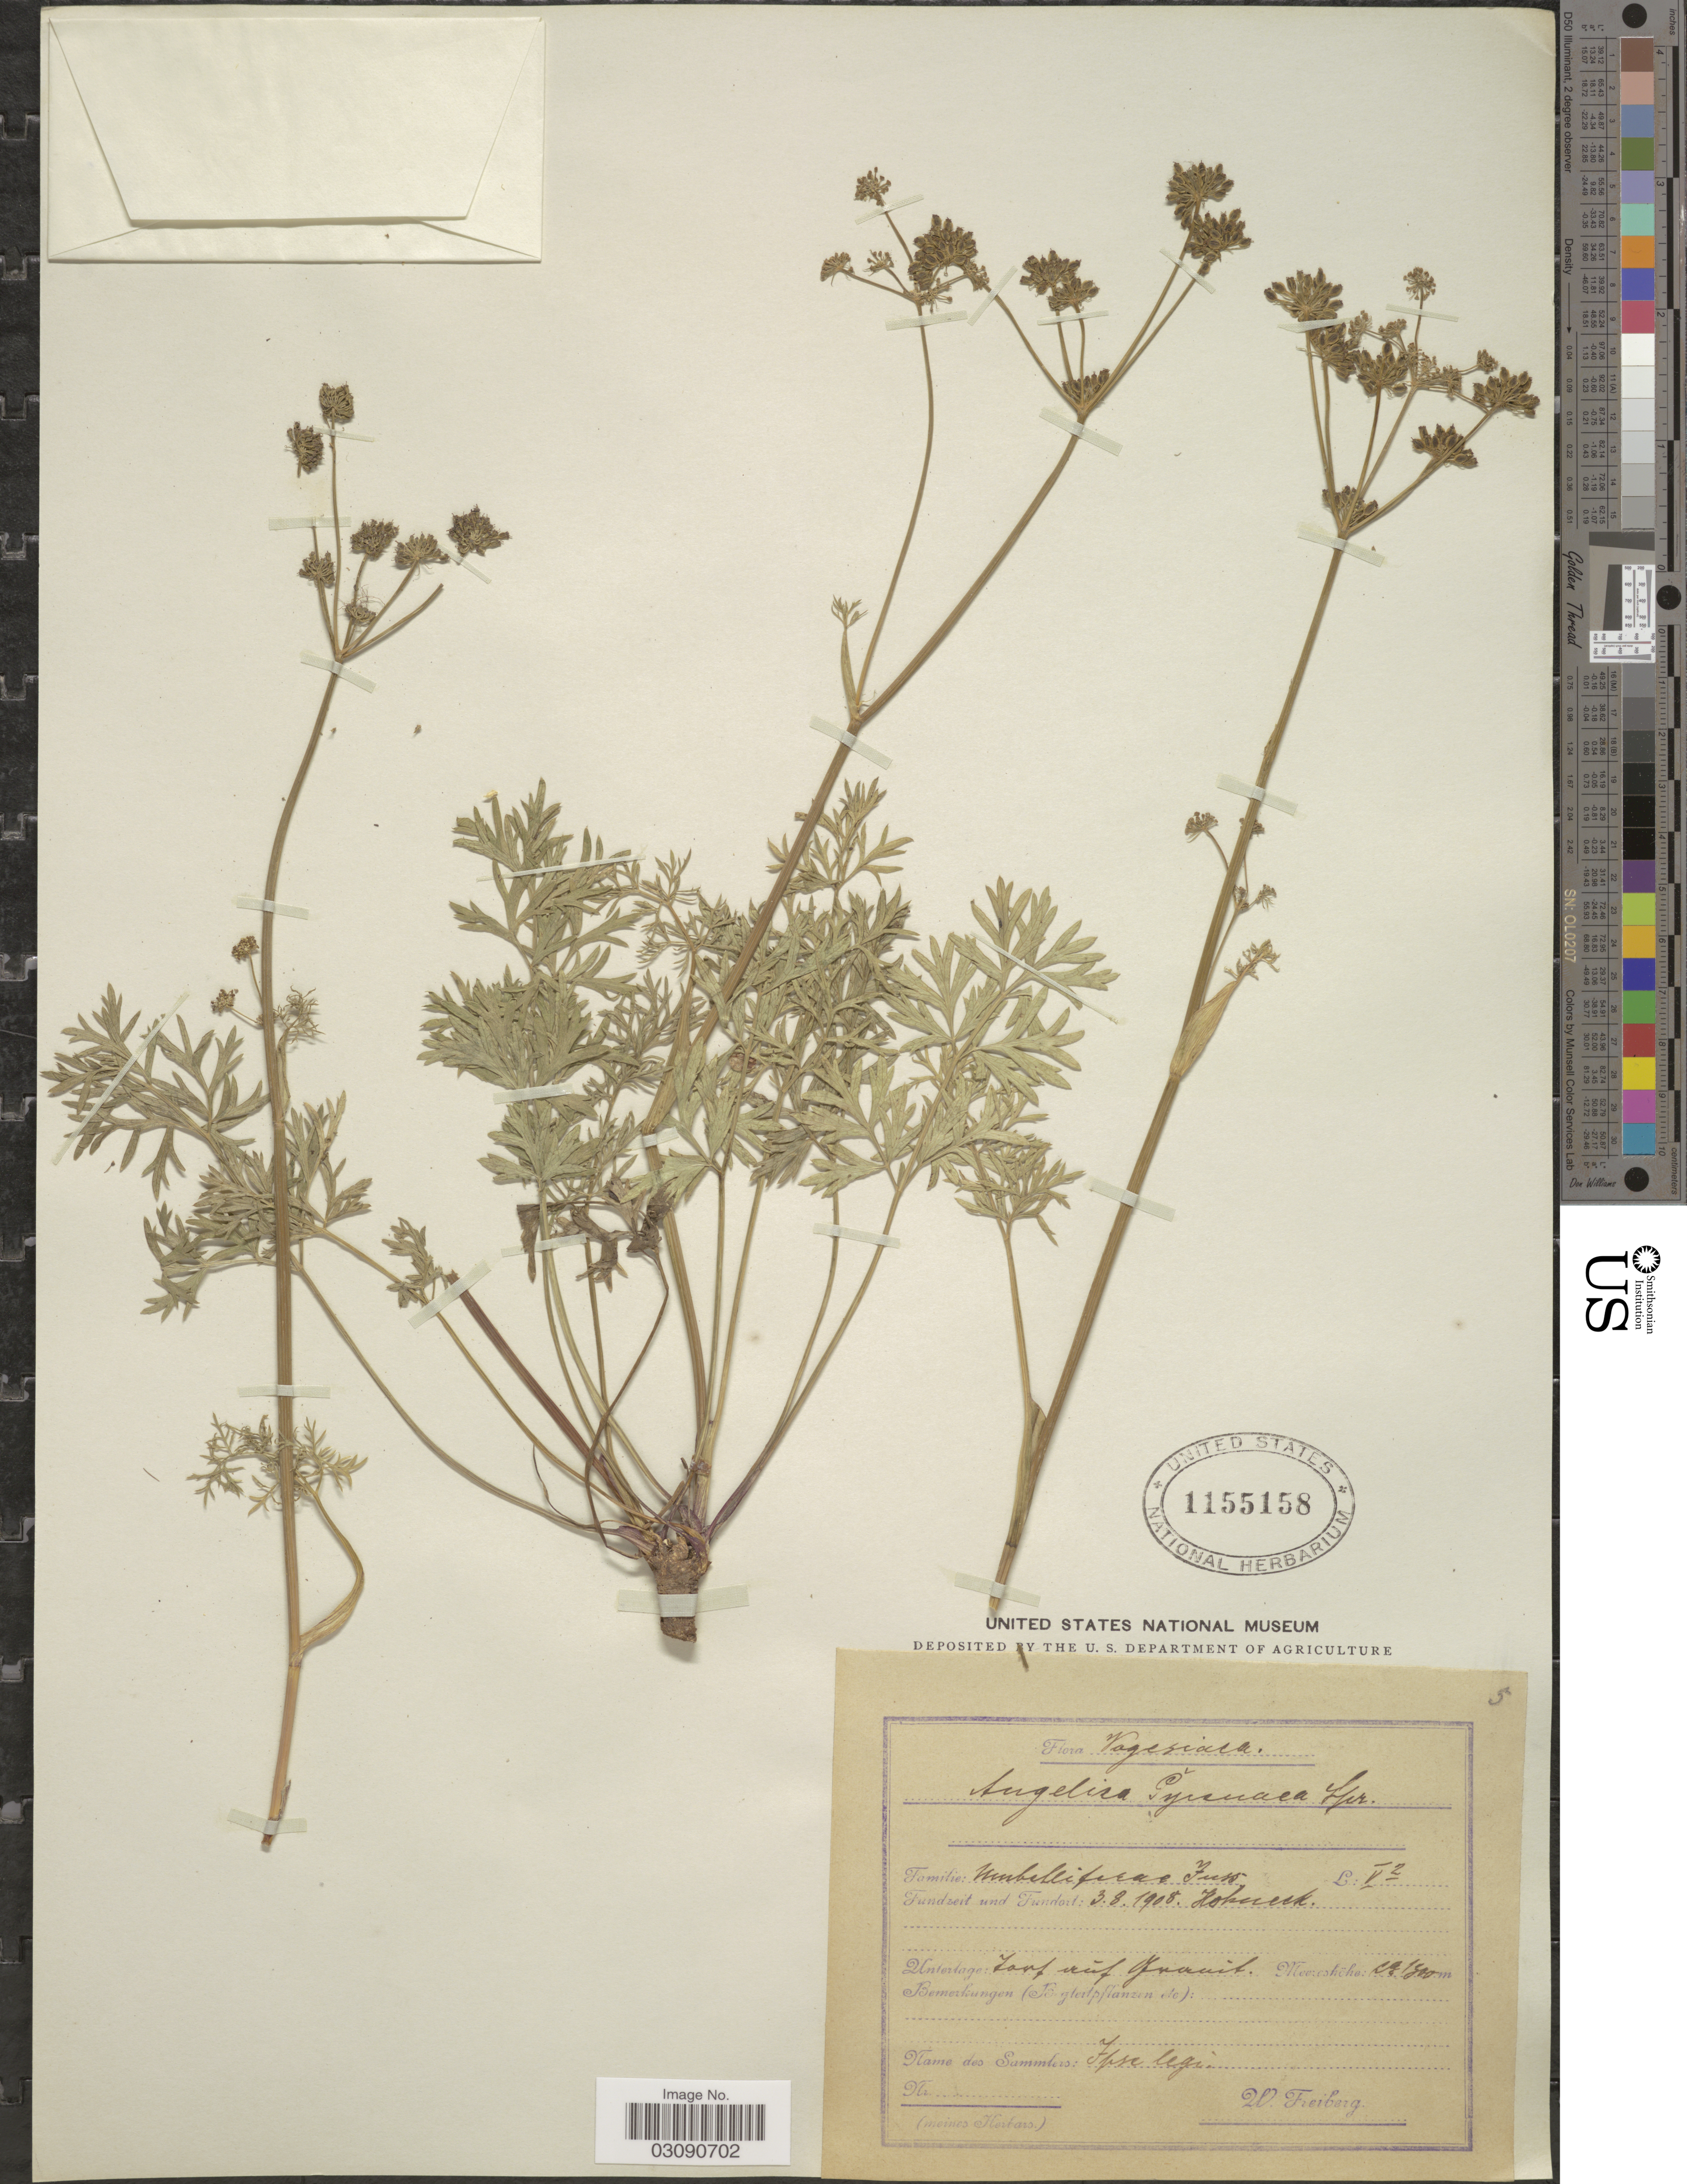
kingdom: Plantae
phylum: Tracheophyta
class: Magnoliopsida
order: Apiales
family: Apiaceae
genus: Angelica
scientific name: Angelica sp.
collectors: W. Freiberg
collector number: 5?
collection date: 1908-08-03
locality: Vagesiaca, Zauf [interpreted] auf Granit [interpreted].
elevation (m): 1300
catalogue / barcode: US 1155158